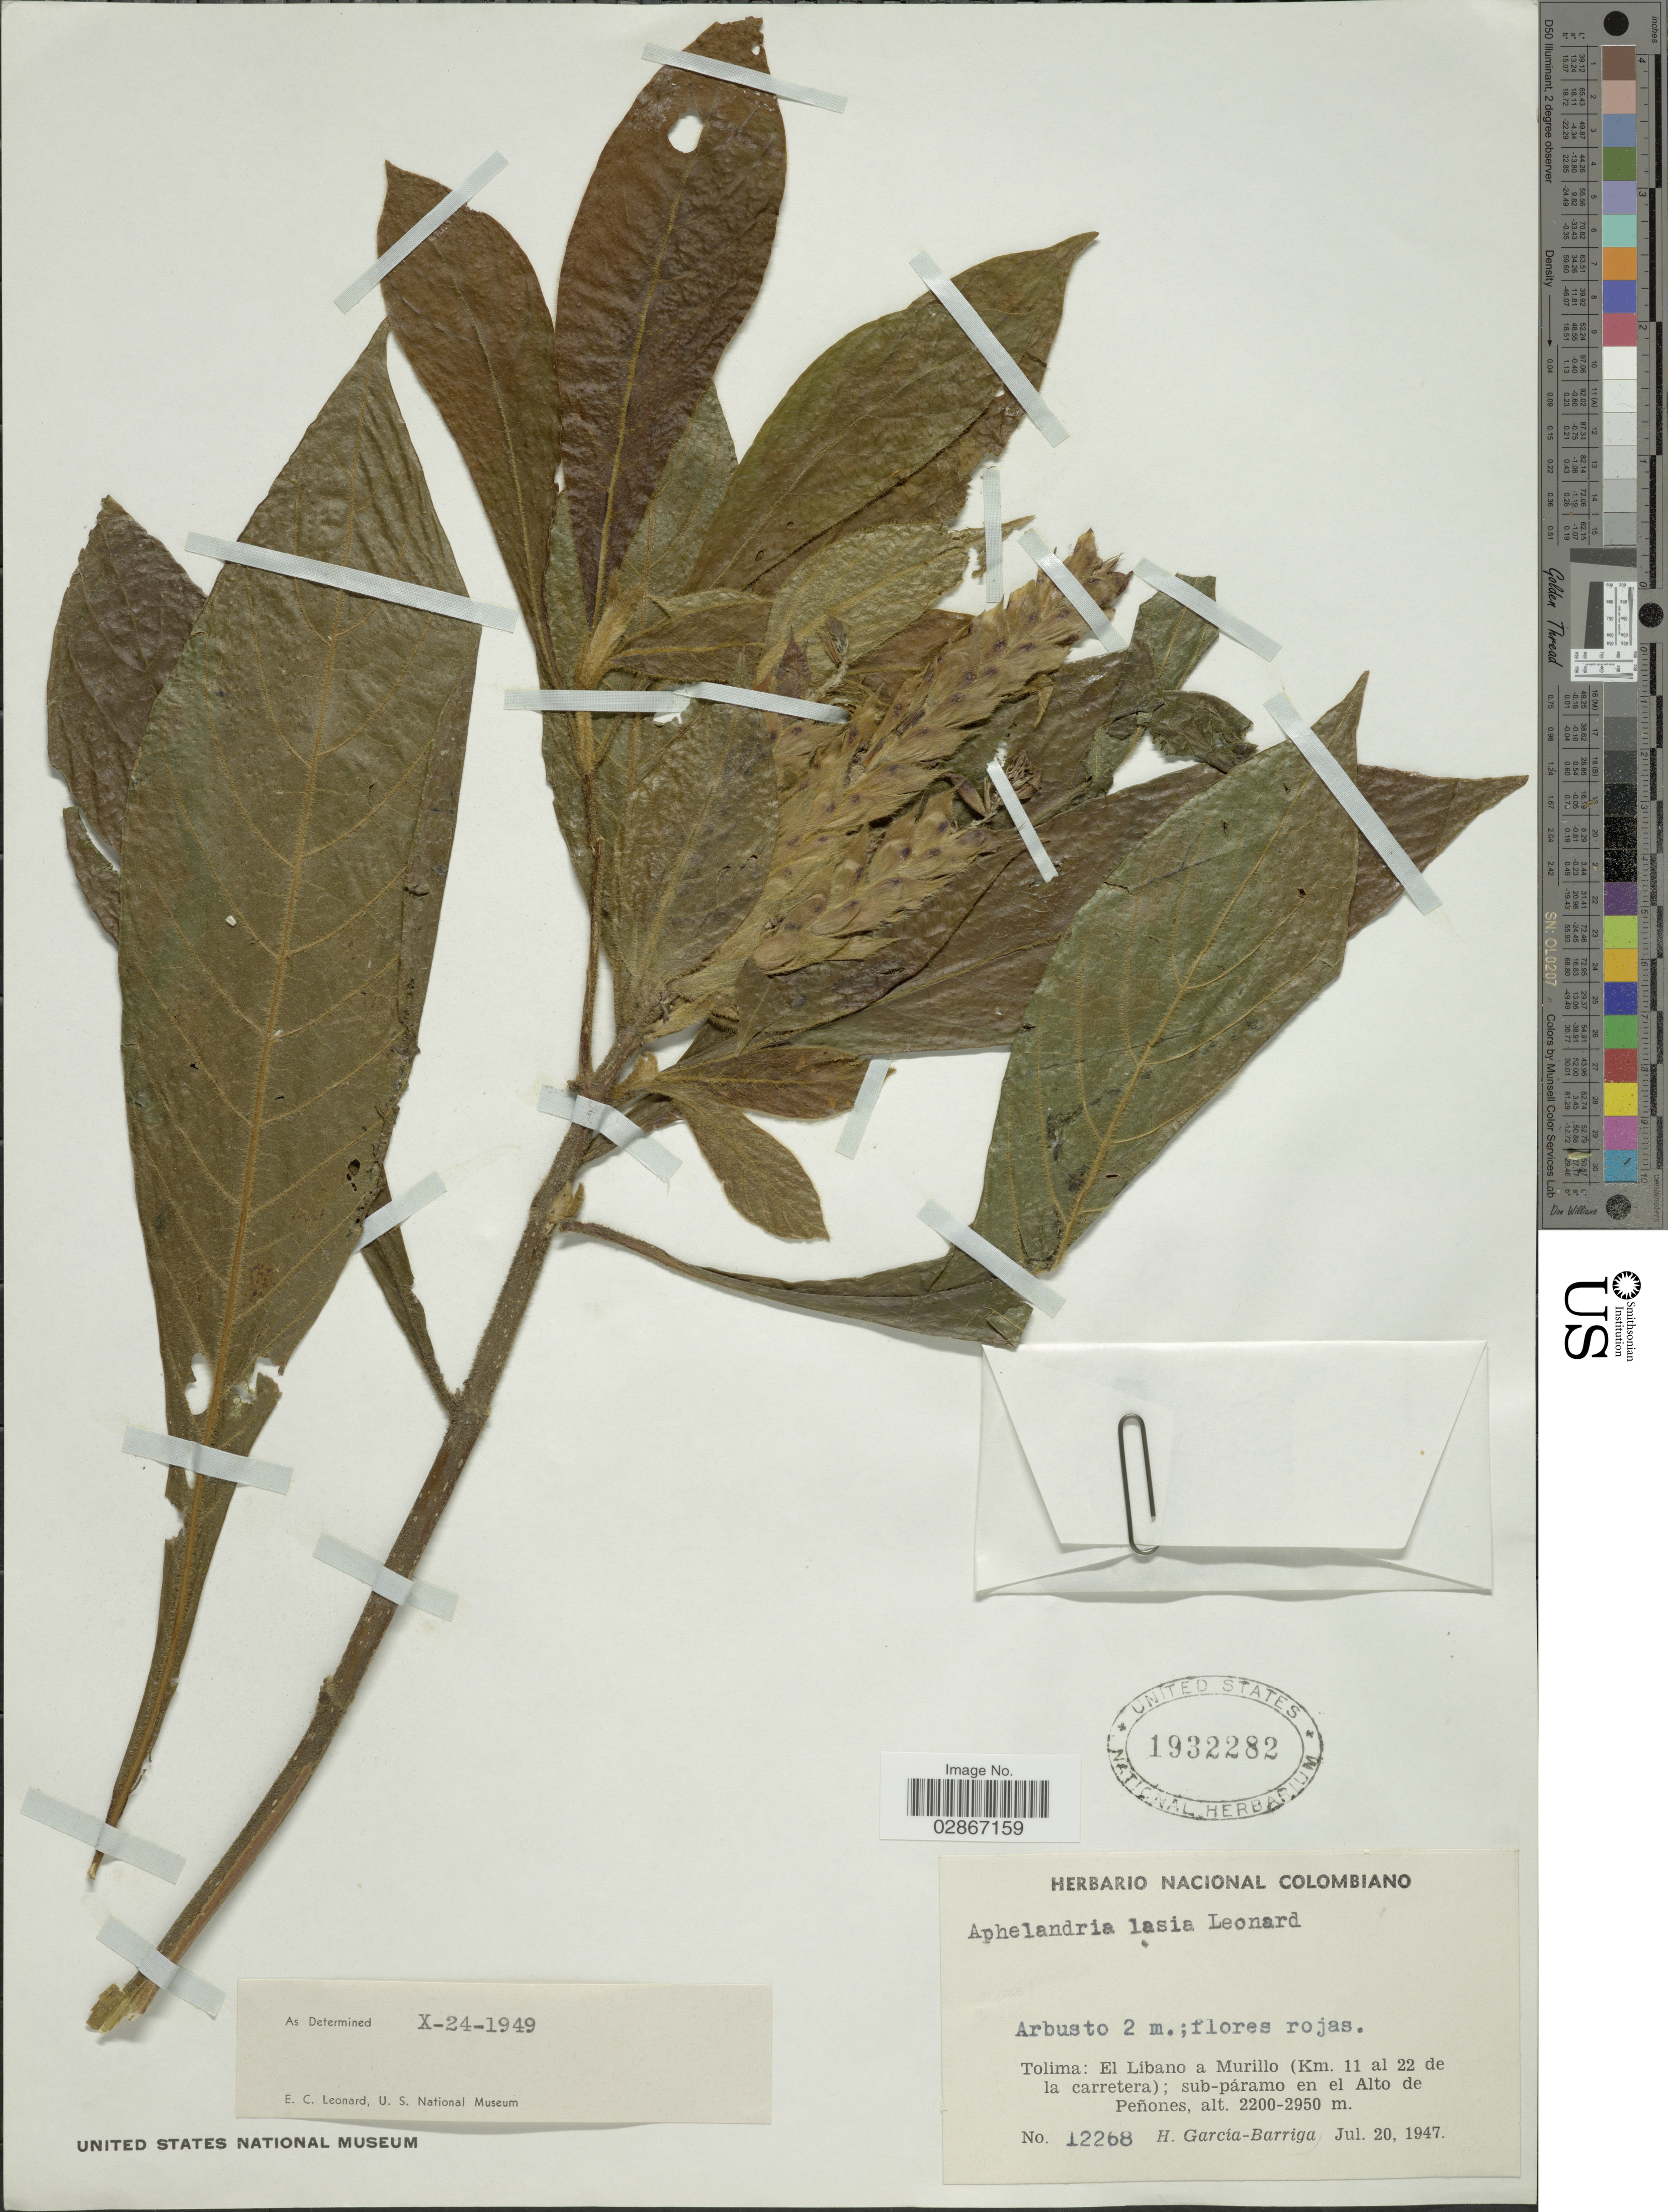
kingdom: Plantae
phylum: Tracheophyta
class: Magnoliopsida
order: Lamiales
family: Acanthaceae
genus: Aphelandra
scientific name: Aphelandra lasia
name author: Leonard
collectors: H. García Barriga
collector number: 12268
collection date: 1947-07-20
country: Colombia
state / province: Tolima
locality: El Líbano a Murillo (Km. 11 al 22 de la carretera) ; sub-páramo en el Alto de Peñones.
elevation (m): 2200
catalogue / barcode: US 1932282